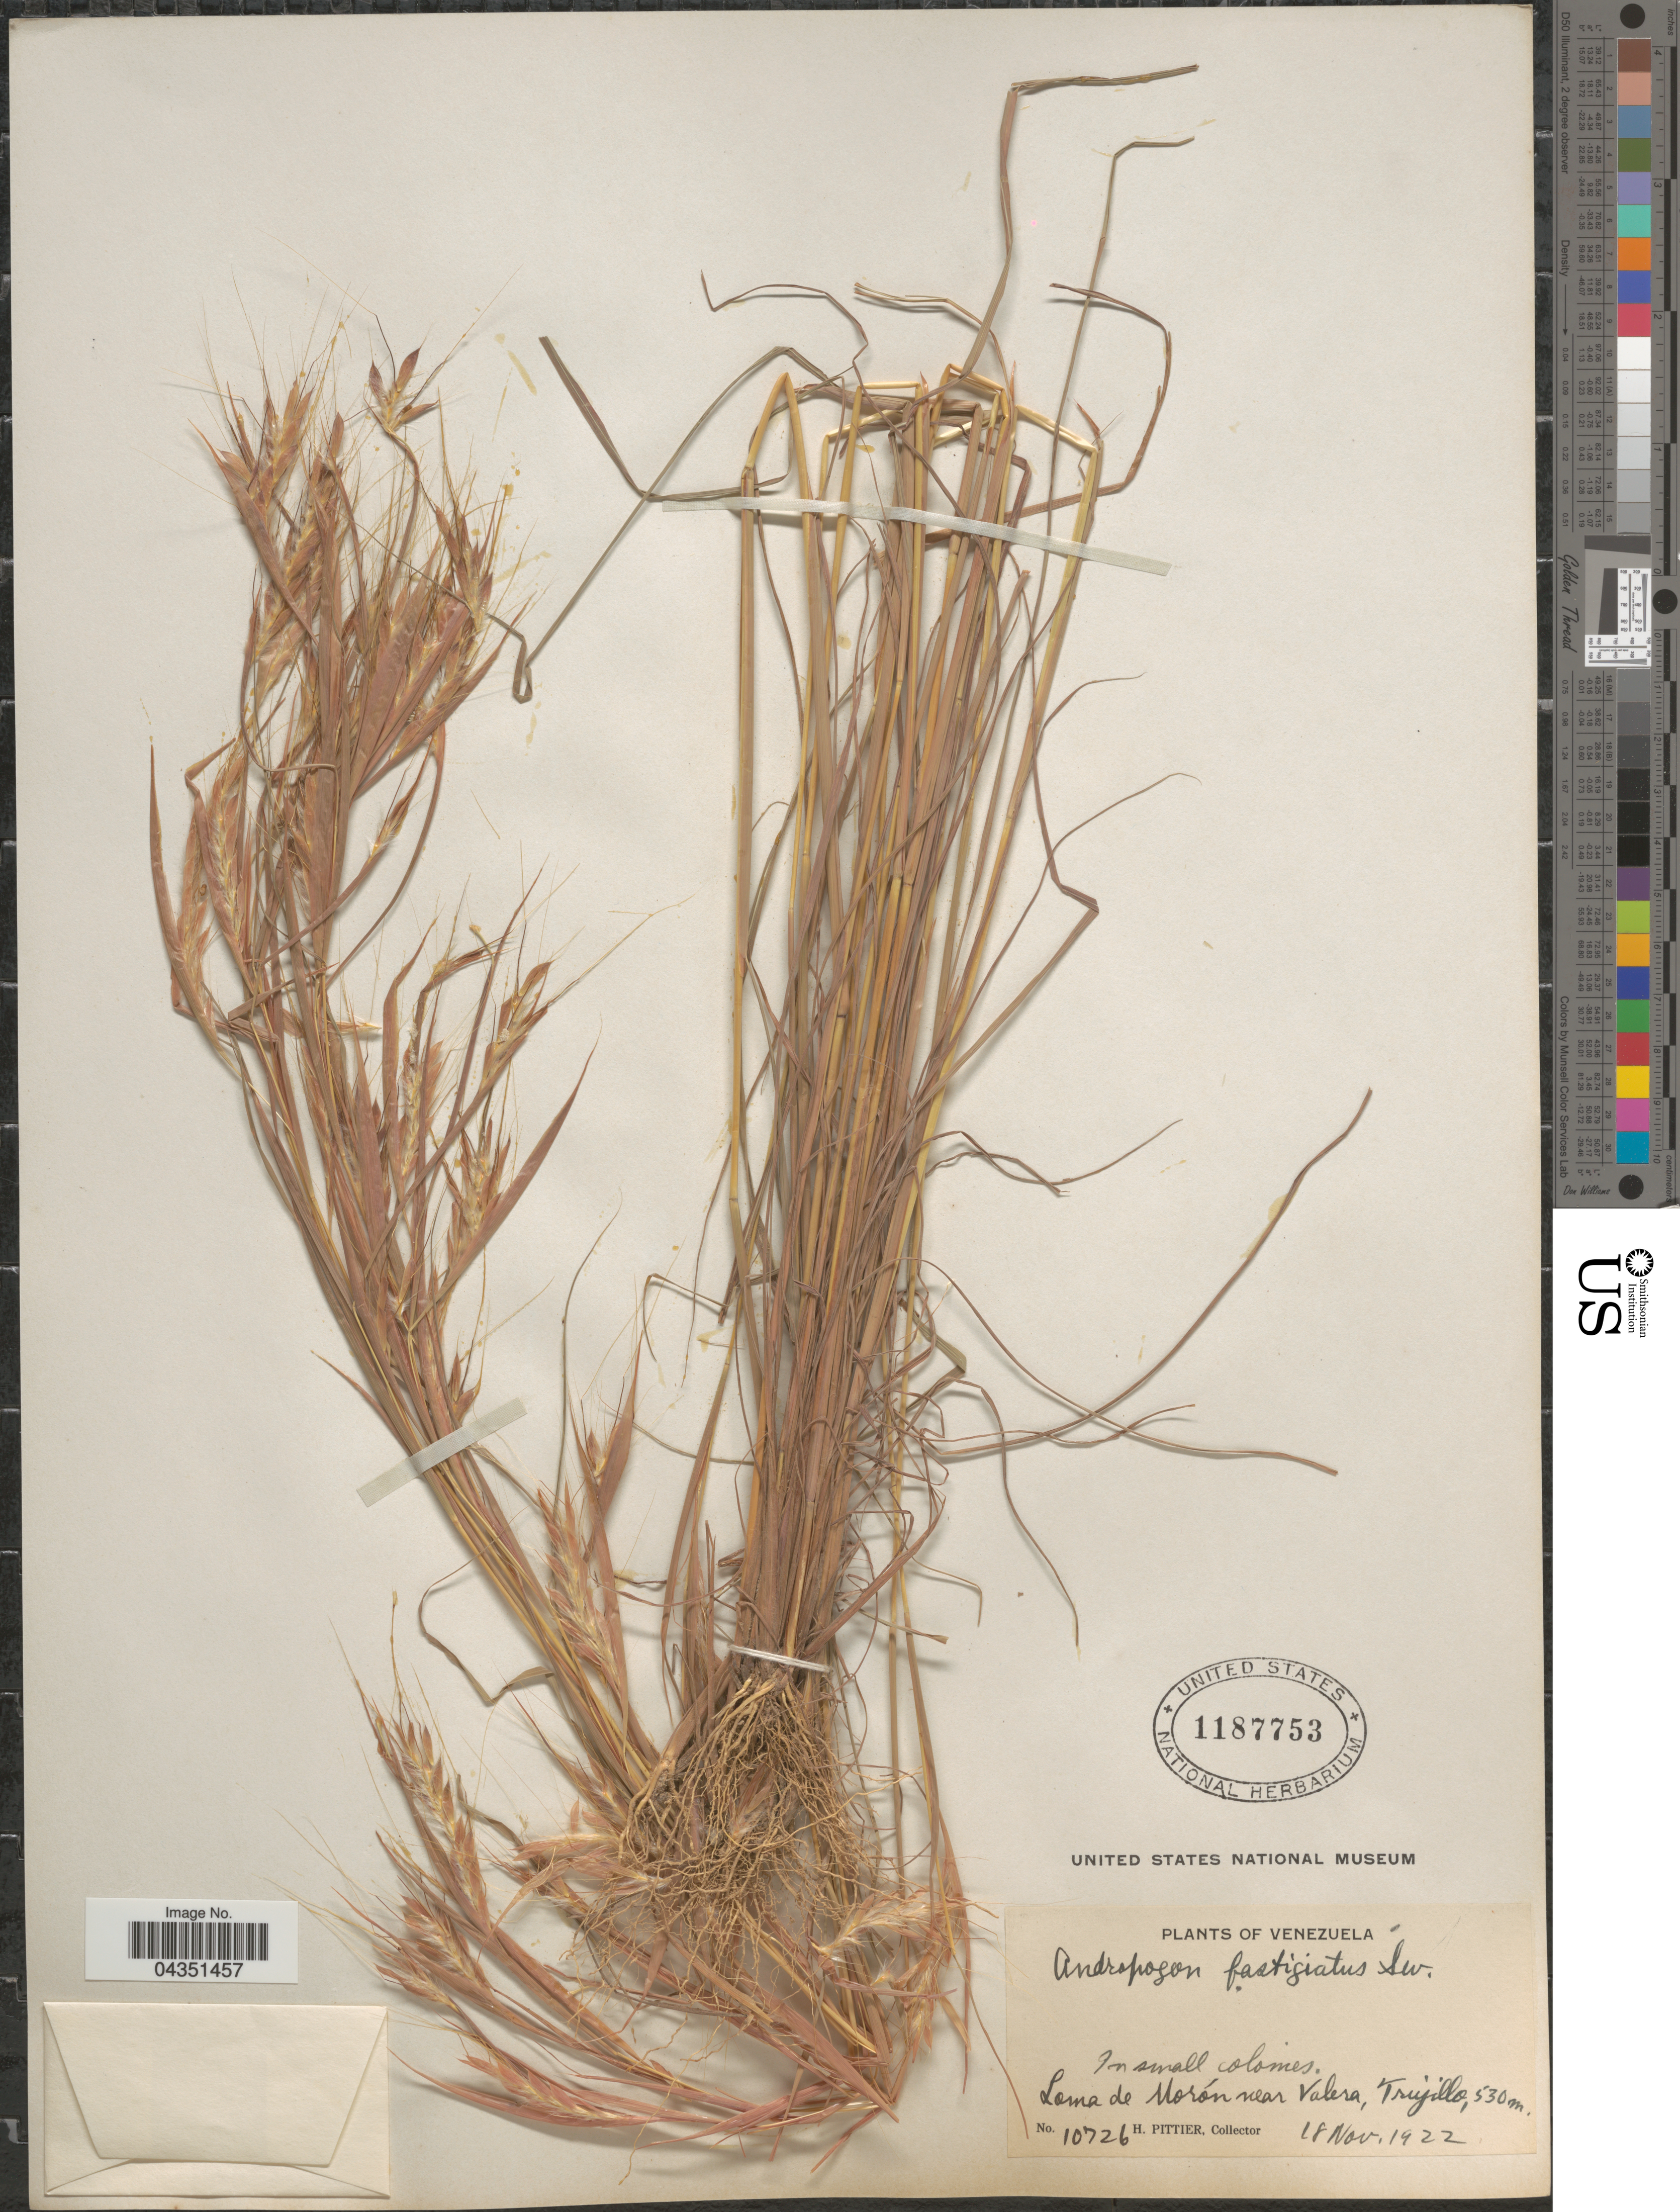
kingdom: Plantae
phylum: Tracheophyta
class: Liliopsida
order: Poales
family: Poaceae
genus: Diectomis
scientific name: Diectomis fastigiata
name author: (Sw.) P. Beauv.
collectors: H. F. Pittier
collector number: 10726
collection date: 1922-11-18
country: Venezuela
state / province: Trujillo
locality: Loma de Morón near Valera.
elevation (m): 530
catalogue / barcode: US 1187753